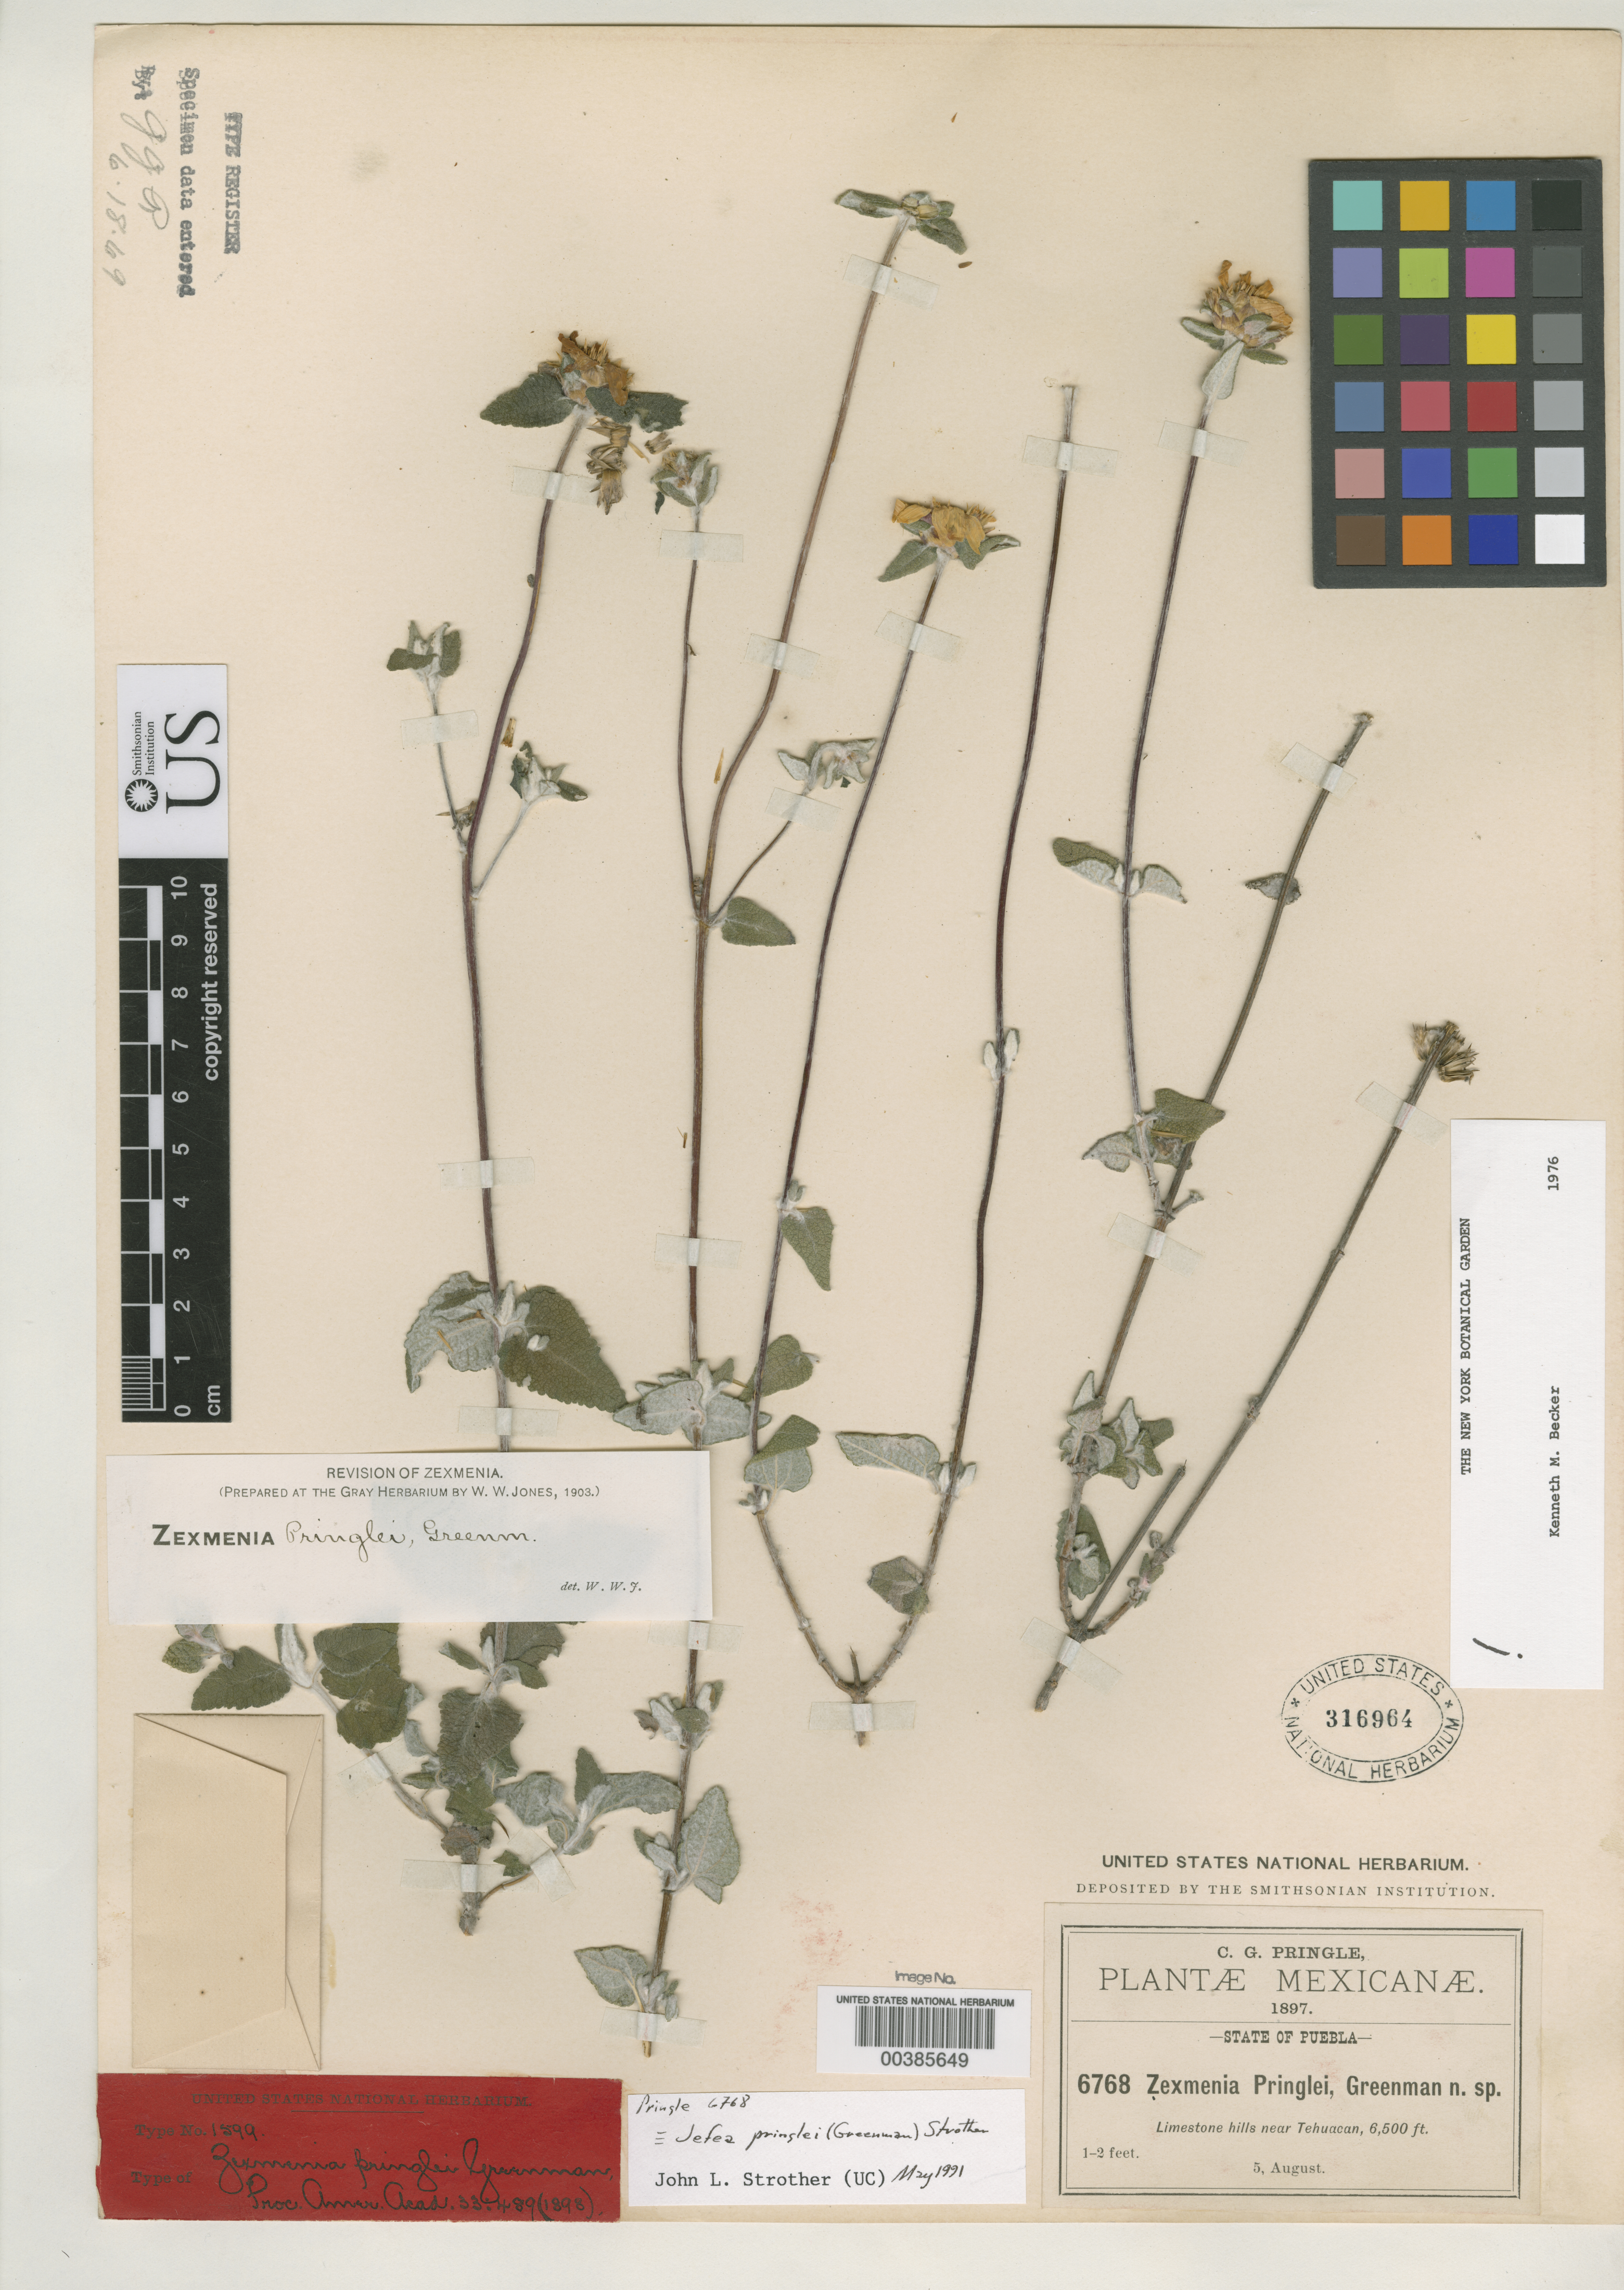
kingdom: Plantae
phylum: Tracheophyta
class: Magnoliopsida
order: Asterales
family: Asteraceae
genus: Zexmenia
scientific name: Zexmenia pringlei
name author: Greenm.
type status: Isotype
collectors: C. G. Pringle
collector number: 6768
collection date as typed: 05 Aug 1897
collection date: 1897-08-05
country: Mexico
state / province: Puebla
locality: Near Tehuacan.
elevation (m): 2000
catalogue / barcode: US 316964